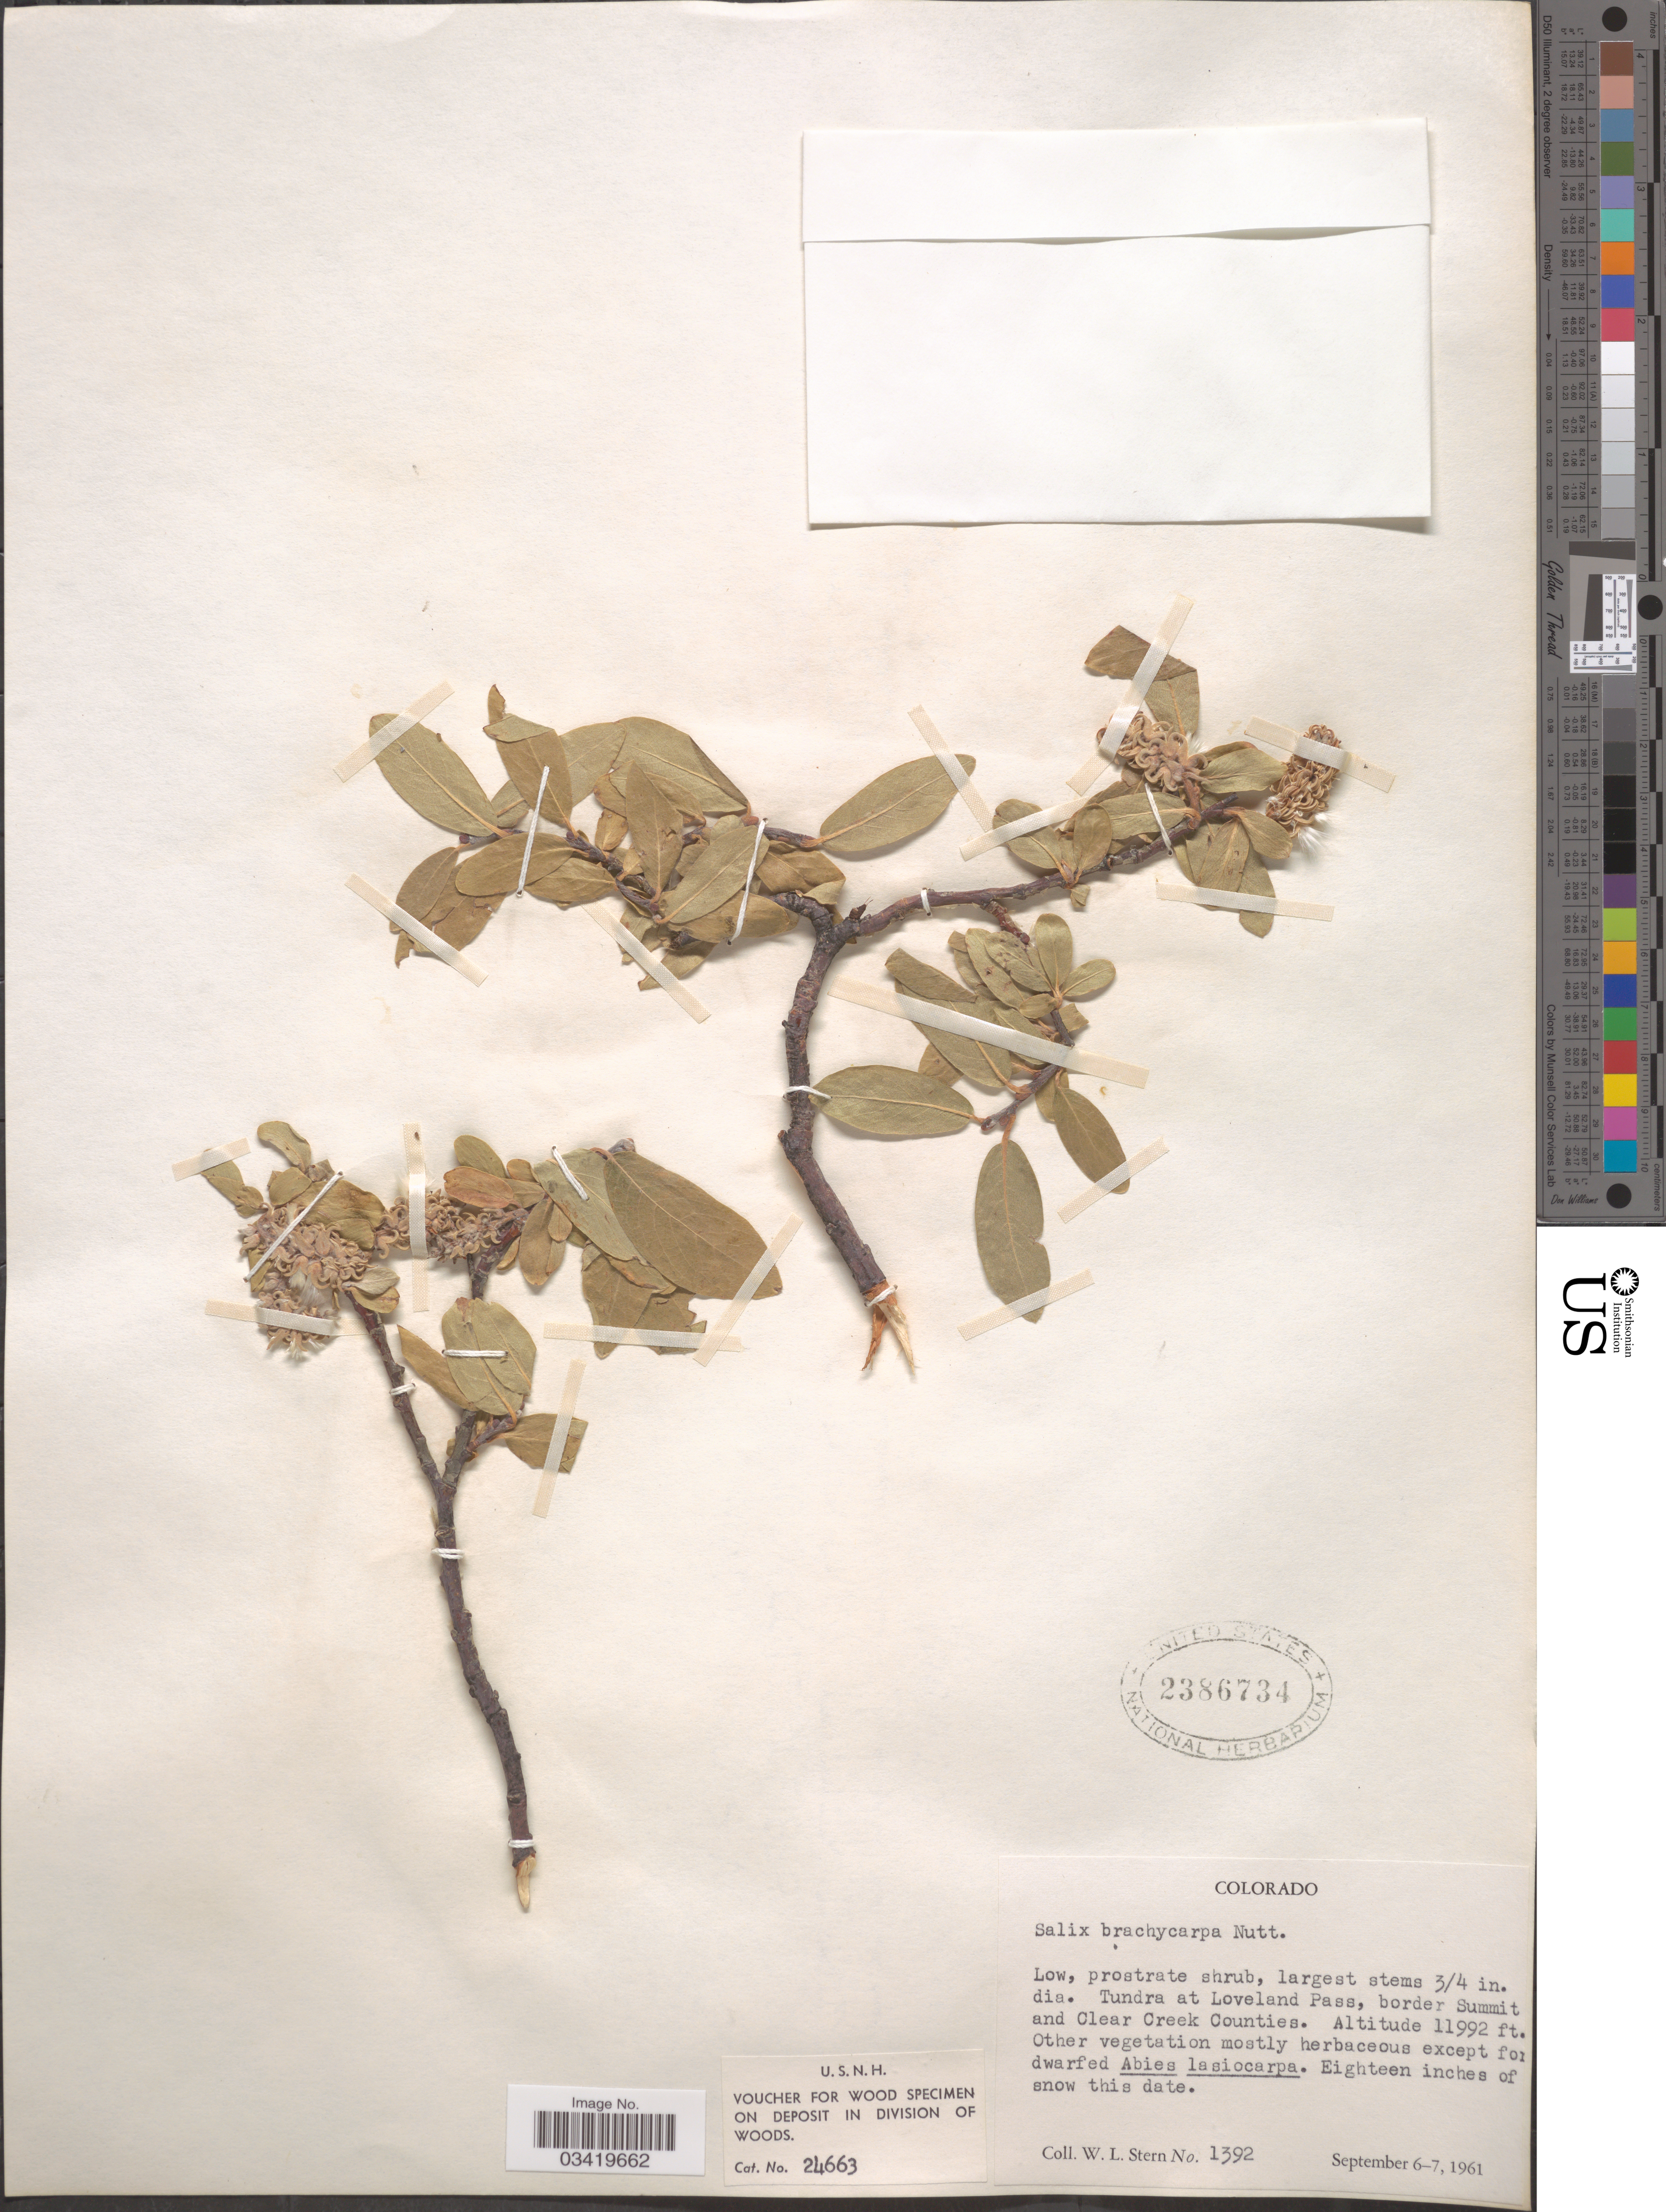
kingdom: Plantae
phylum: Tracheophyta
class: Magnoliopsida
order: Malpighiales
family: Salicaceae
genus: Salix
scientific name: Salix brachycarpa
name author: Nutt.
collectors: W. L. Stern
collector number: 1392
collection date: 1961-09-06/1961-09-07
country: United States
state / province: Colorado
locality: Tundra at Loveland Pass, border Summit and Clear Creek Counties.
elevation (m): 3655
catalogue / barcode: US 2386734